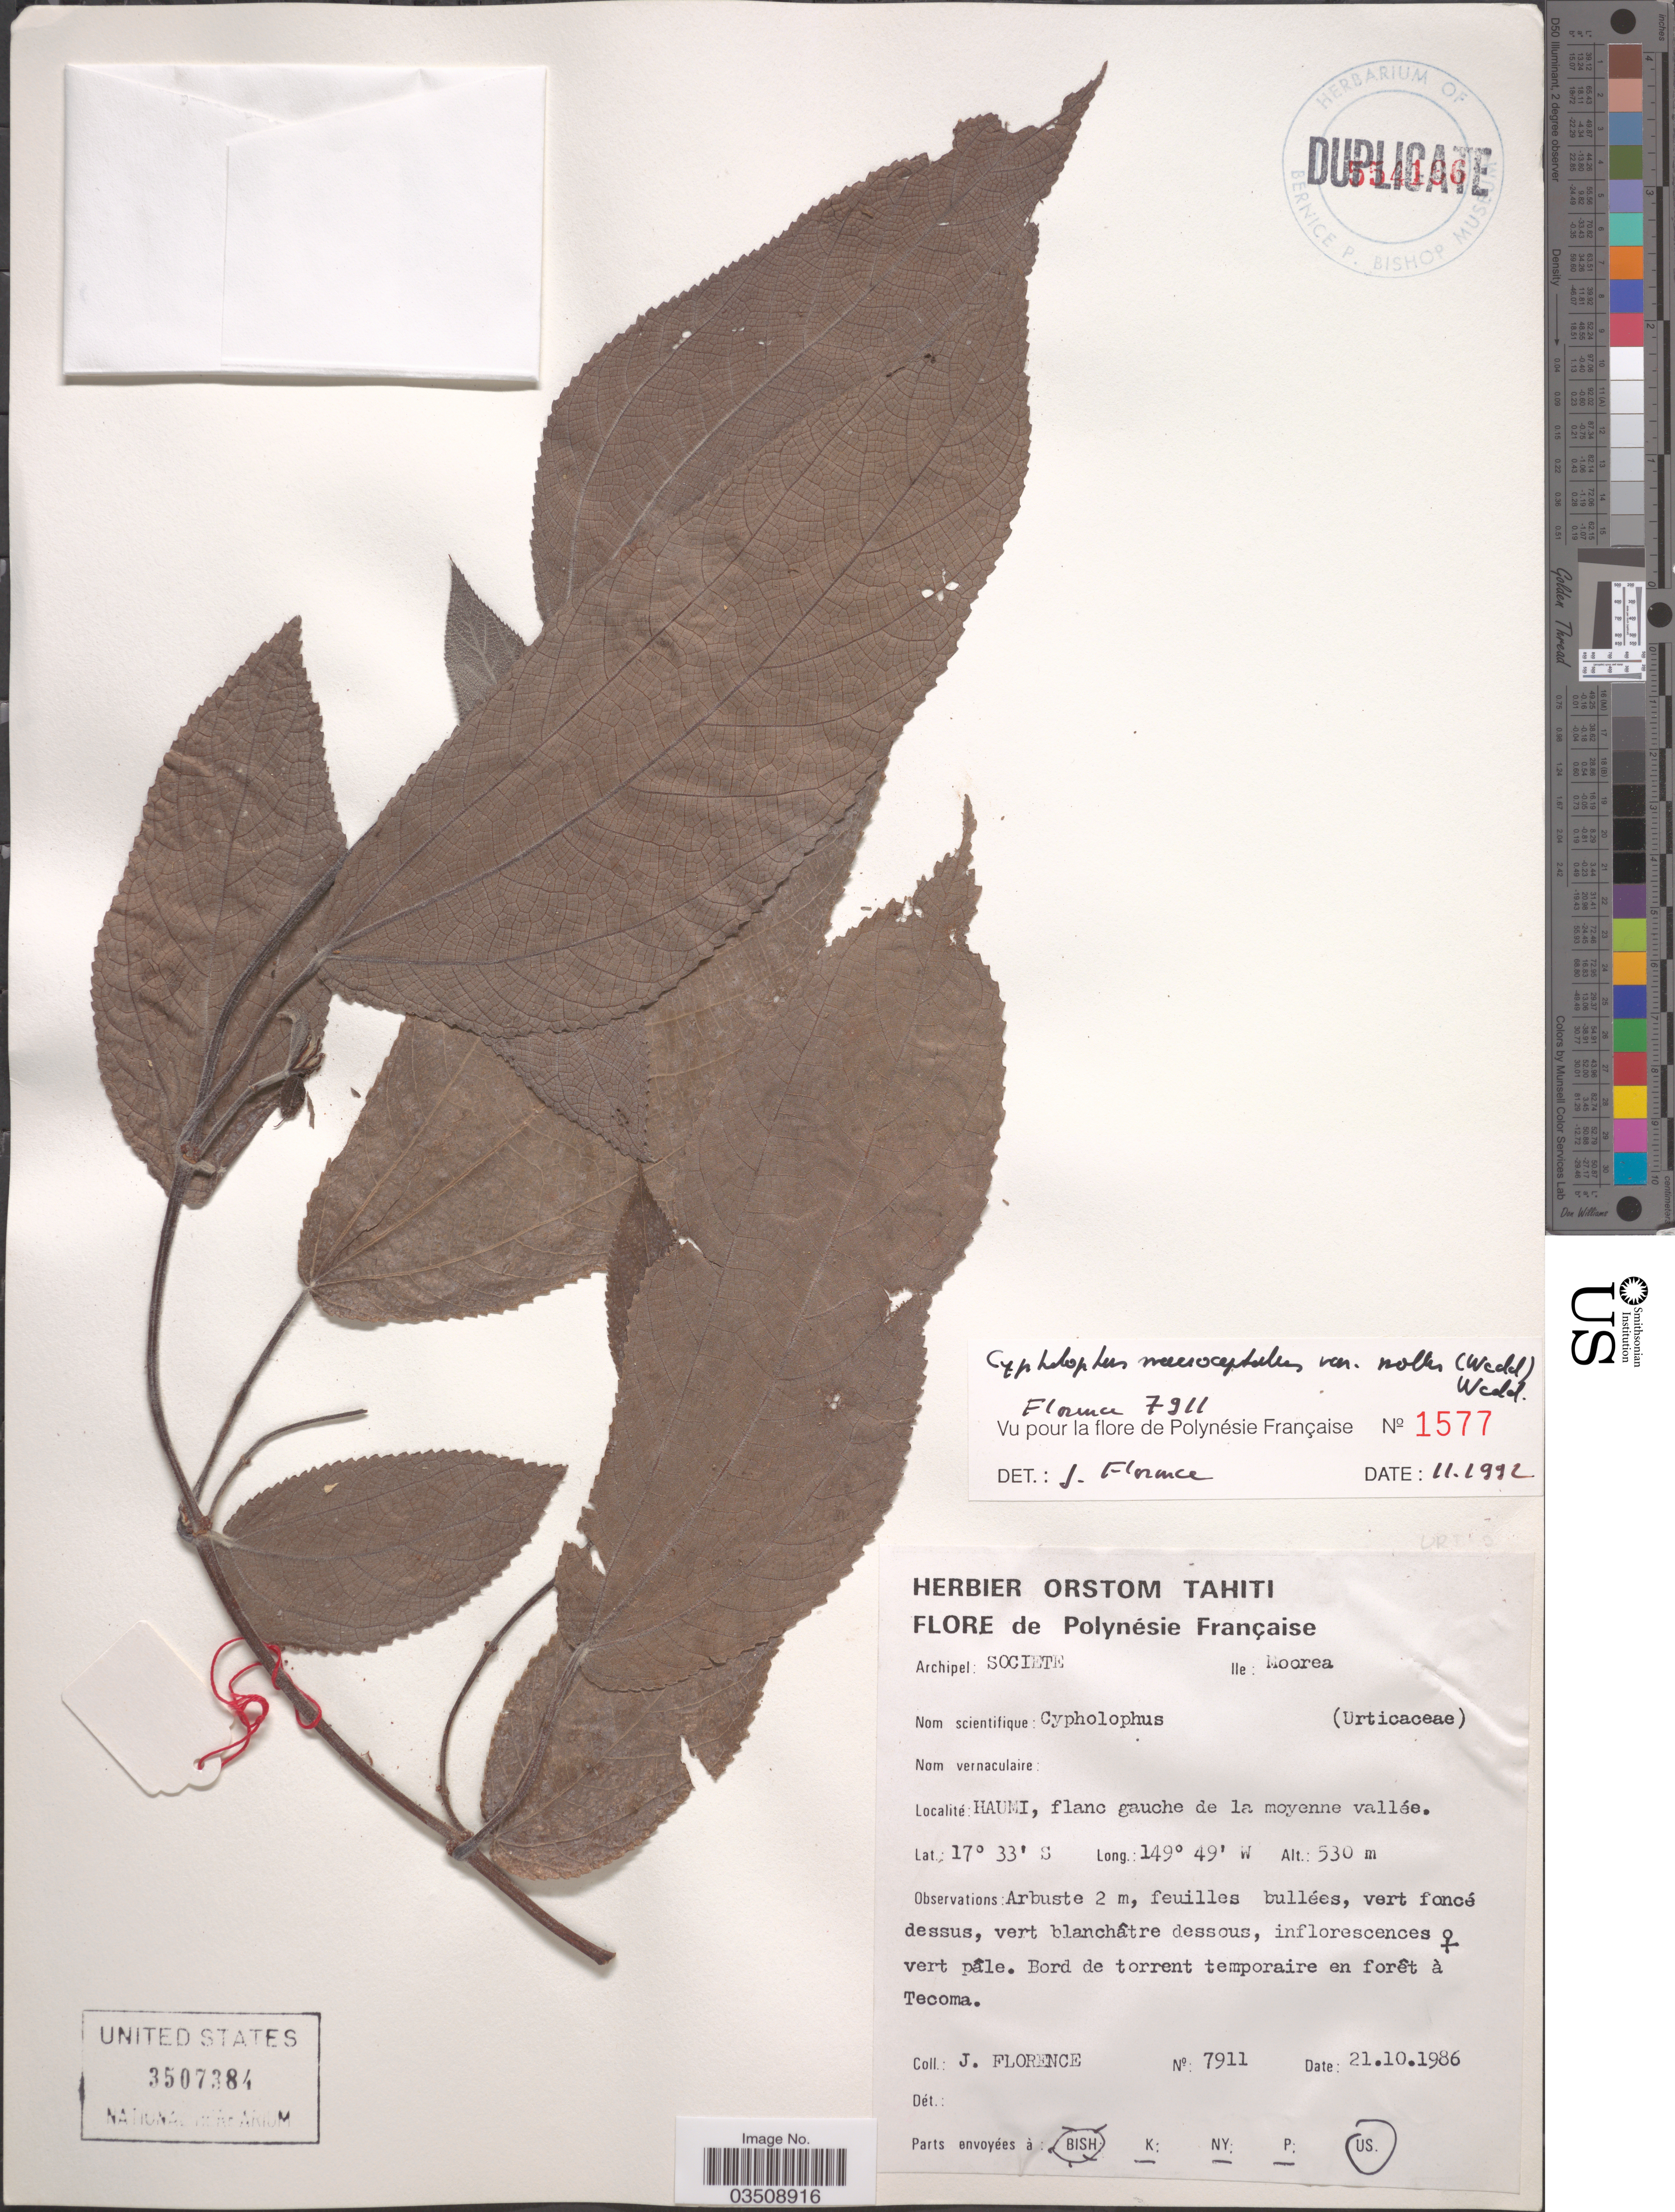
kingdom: Plantae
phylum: Tracheophyta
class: Magnoliopsida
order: Rosales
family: Urticaceae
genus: Cypholophus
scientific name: Cypholophus macrocephalus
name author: Wedd.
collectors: J. Florence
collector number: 7911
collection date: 1986-10-21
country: French Polynesia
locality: Archipel: Societe Ile: Moorea. Haumi, flanc gauche de la moyenne vallée.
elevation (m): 530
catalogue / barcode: US 3507384